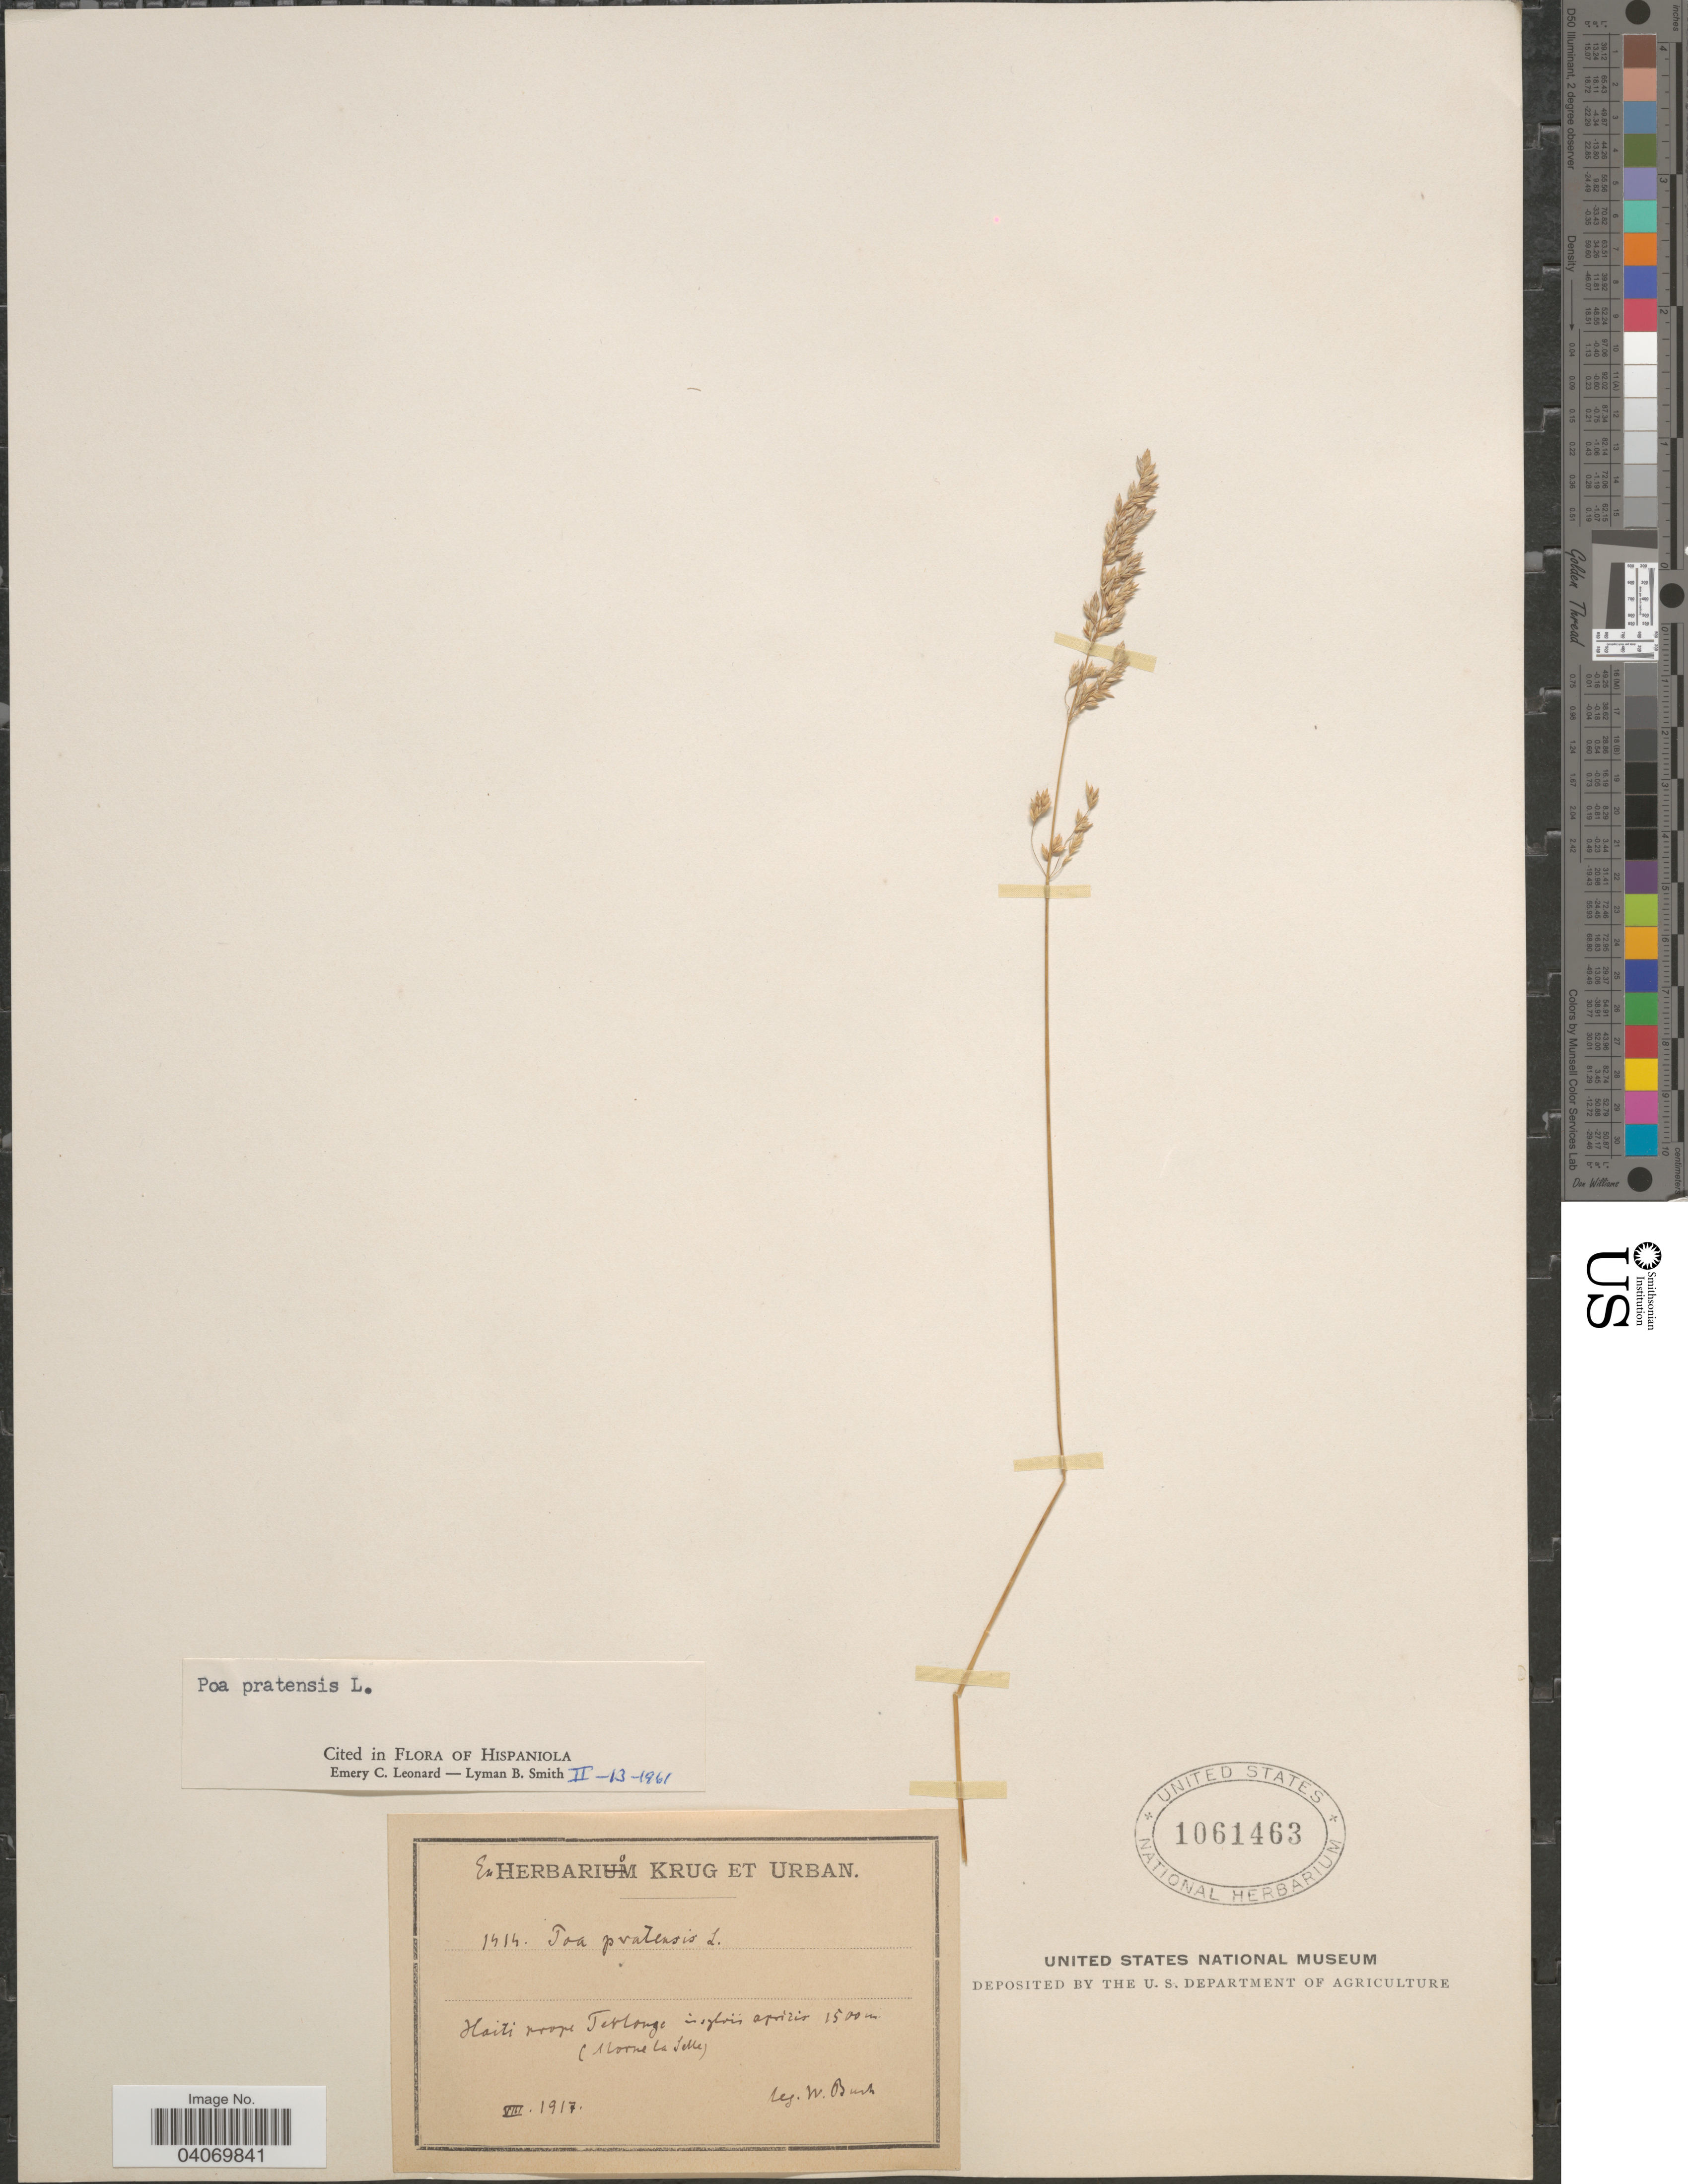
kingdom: Plantae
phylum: Tracheophyta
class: Liliopsida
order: Poales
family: Poaceae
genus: Poa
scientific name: Poa pratensis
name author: L.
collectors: W. Bush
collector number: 1414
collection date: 1917-12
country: Haiti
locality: Haiti prope Terlonge (Morne la Selle)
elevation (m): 1500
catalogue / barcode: US 1061463